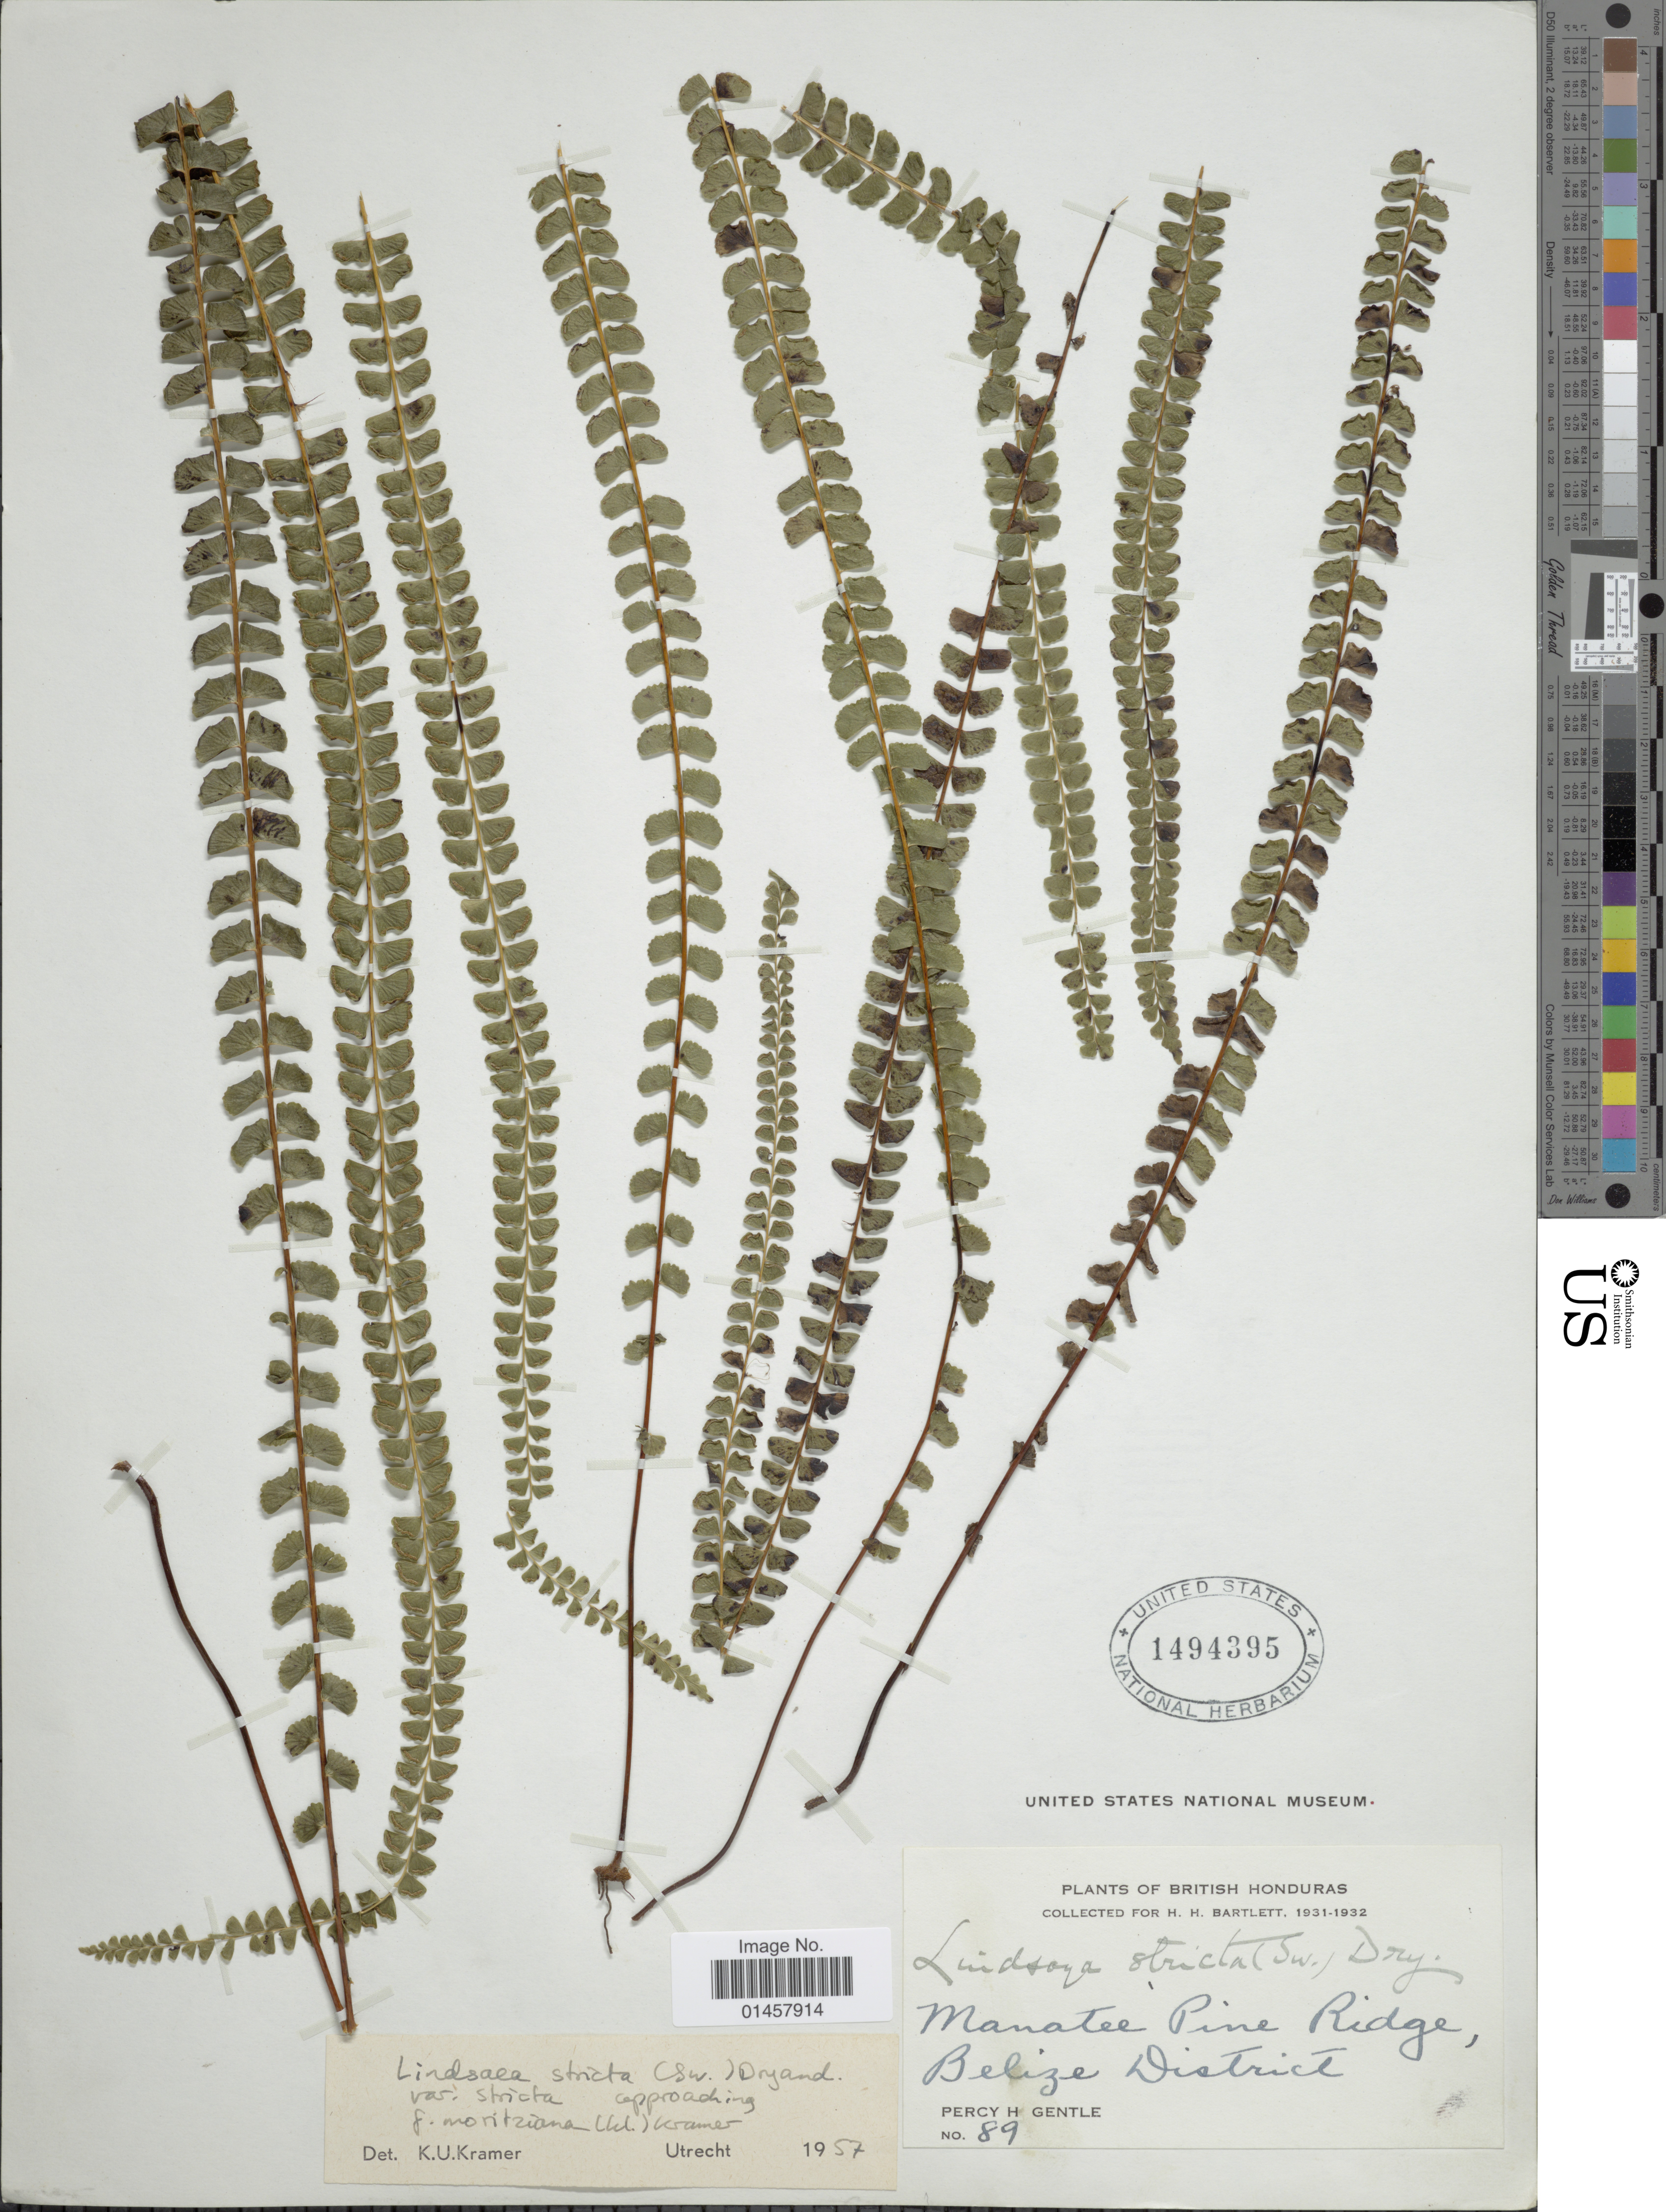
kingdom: Plantae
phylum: Tracheophyta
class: Polypodiopsida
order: Polypodiales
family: Lindsaeaceae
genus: Lindsaea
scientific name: Lindsaea stricta f. moritziana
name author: K.U. Kramer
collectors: P. H. Gentle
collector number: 89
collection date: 1931/1932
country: Belize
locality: British Honduras, Manatee Pine Ridge, Belize District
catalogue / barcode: US 1494395